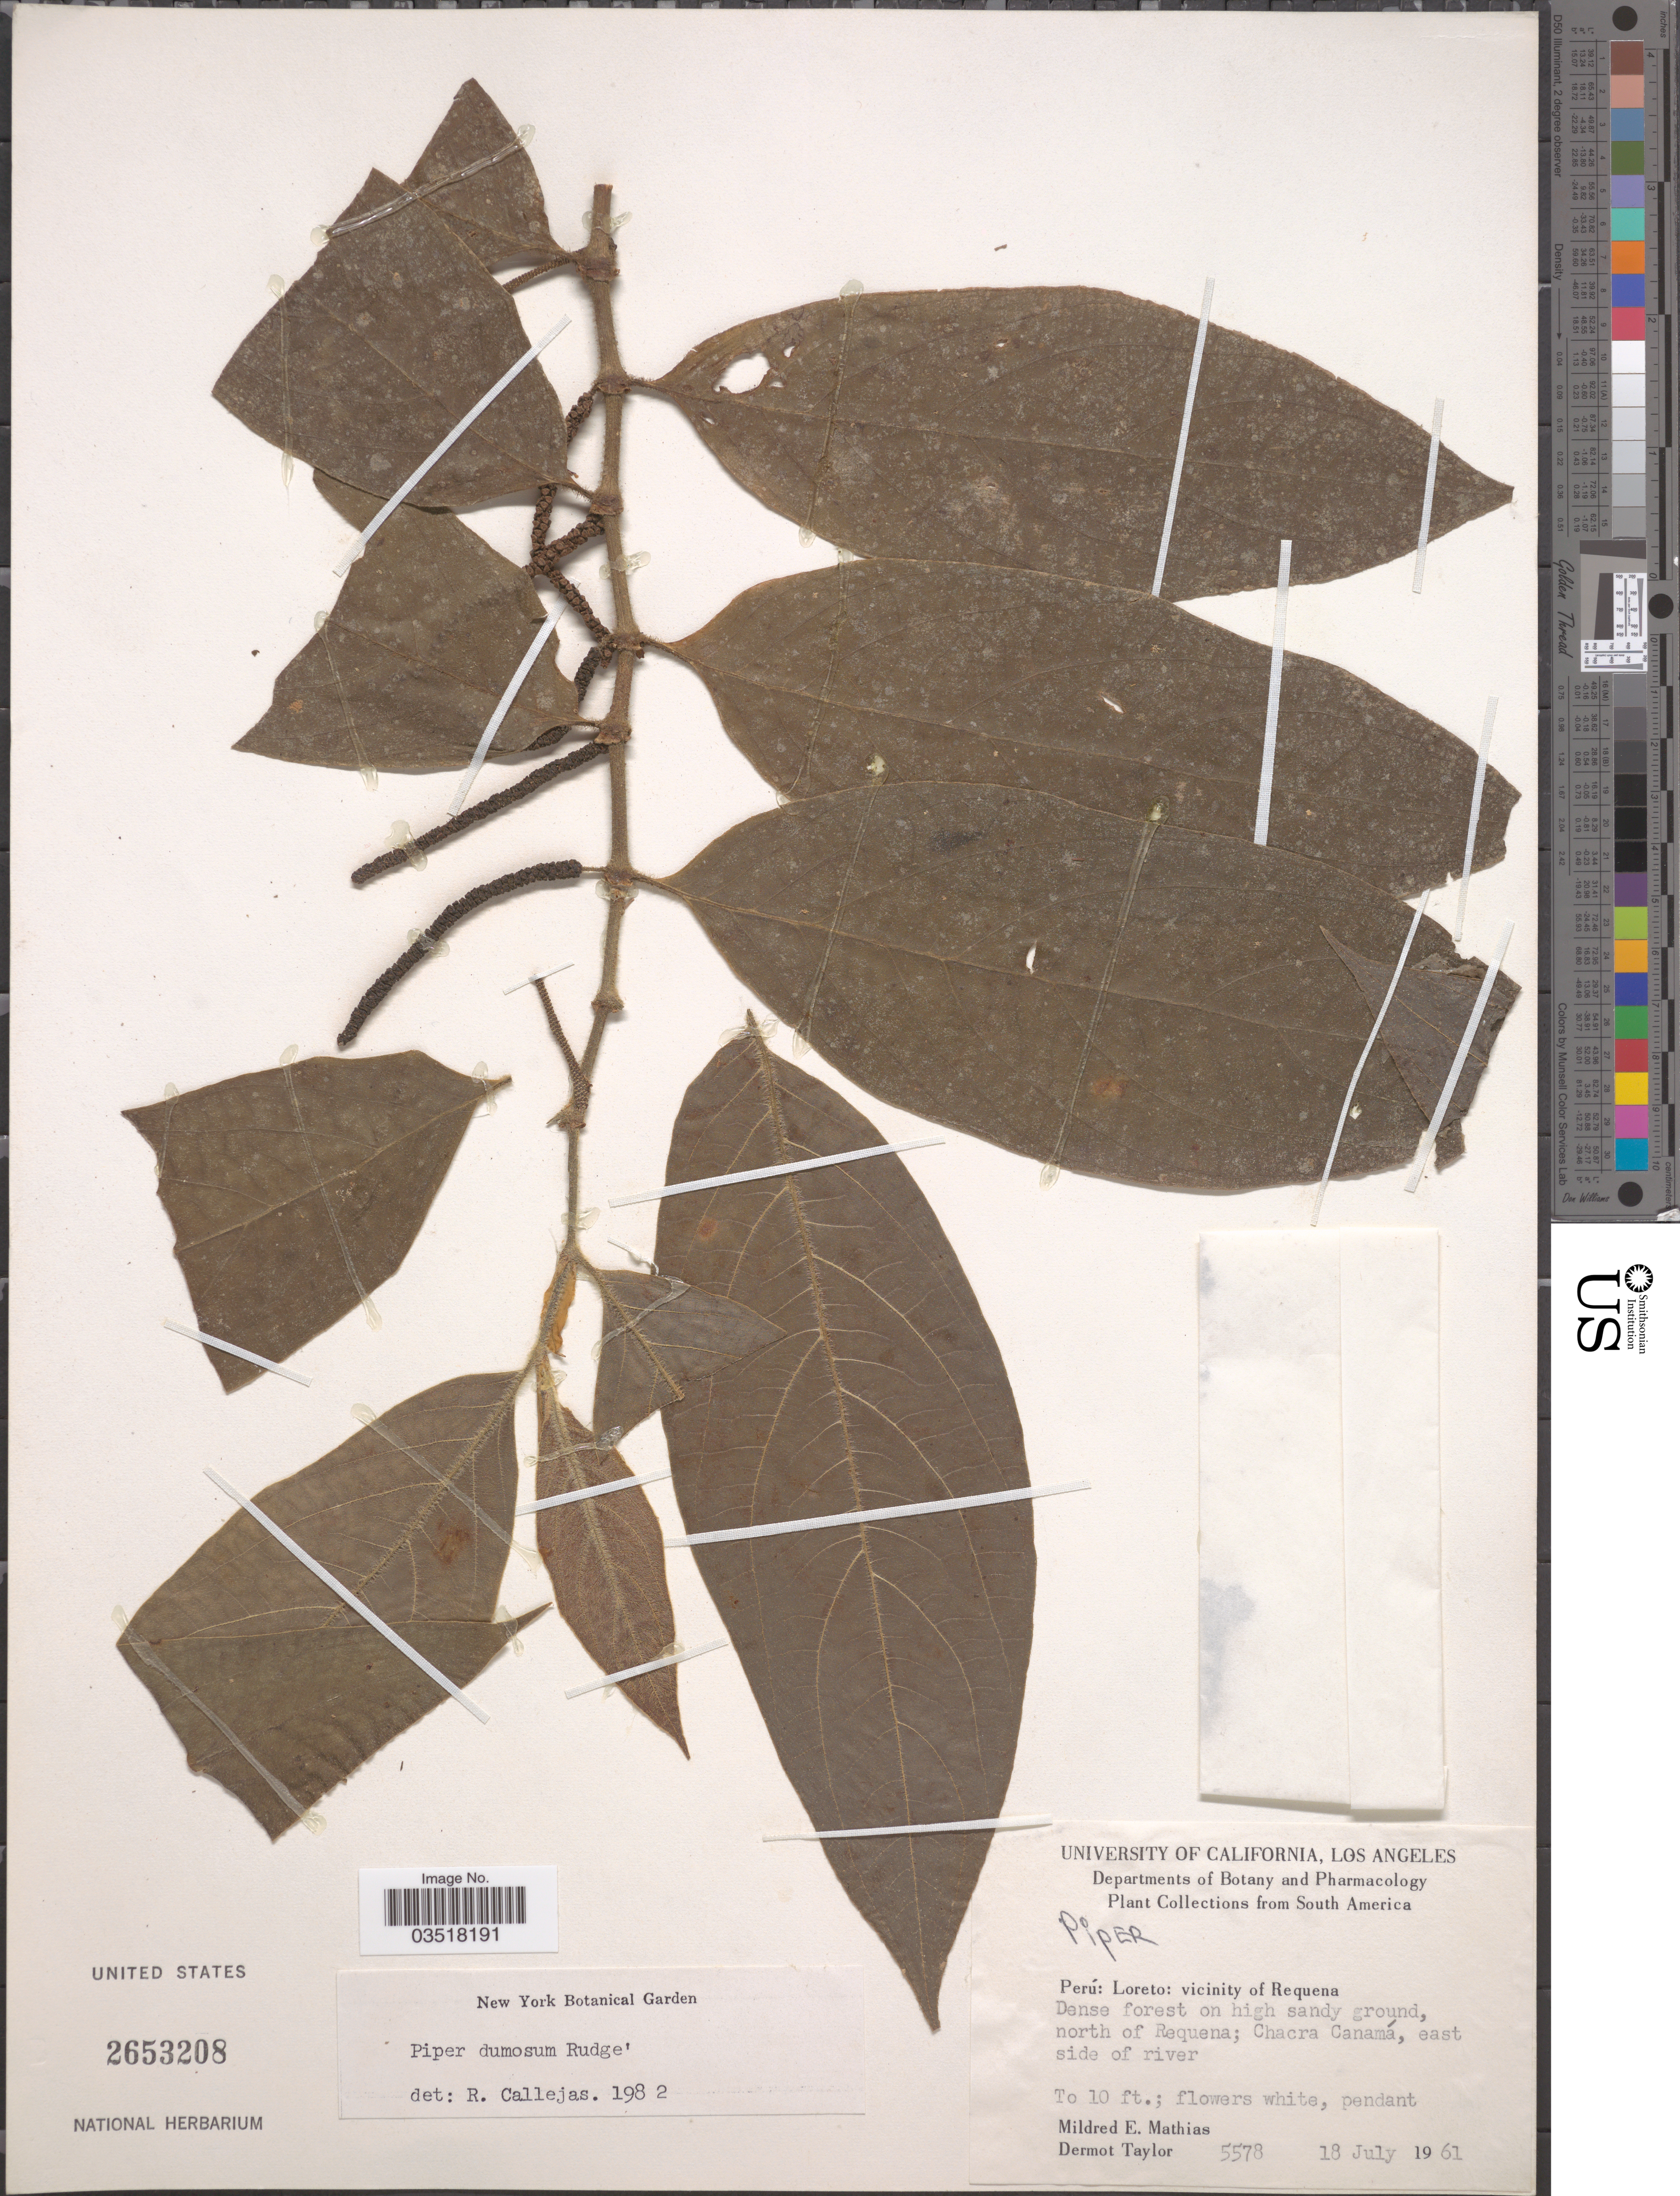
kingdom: Plantae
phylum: Tracheophyta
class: Magnoliopsida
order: Piperales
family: Piperaceae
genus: Piper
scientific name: Piper dumosum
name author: Rudge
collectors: M. E. Mathias & D. Taylor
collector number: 5578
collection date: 1961-07-18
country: Peru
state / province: Loreto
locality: Vicinity of Requena. Dense forest on high sandy ground, north of Requena; Chacra Canamá, east side of river.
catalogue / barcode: US 2653208